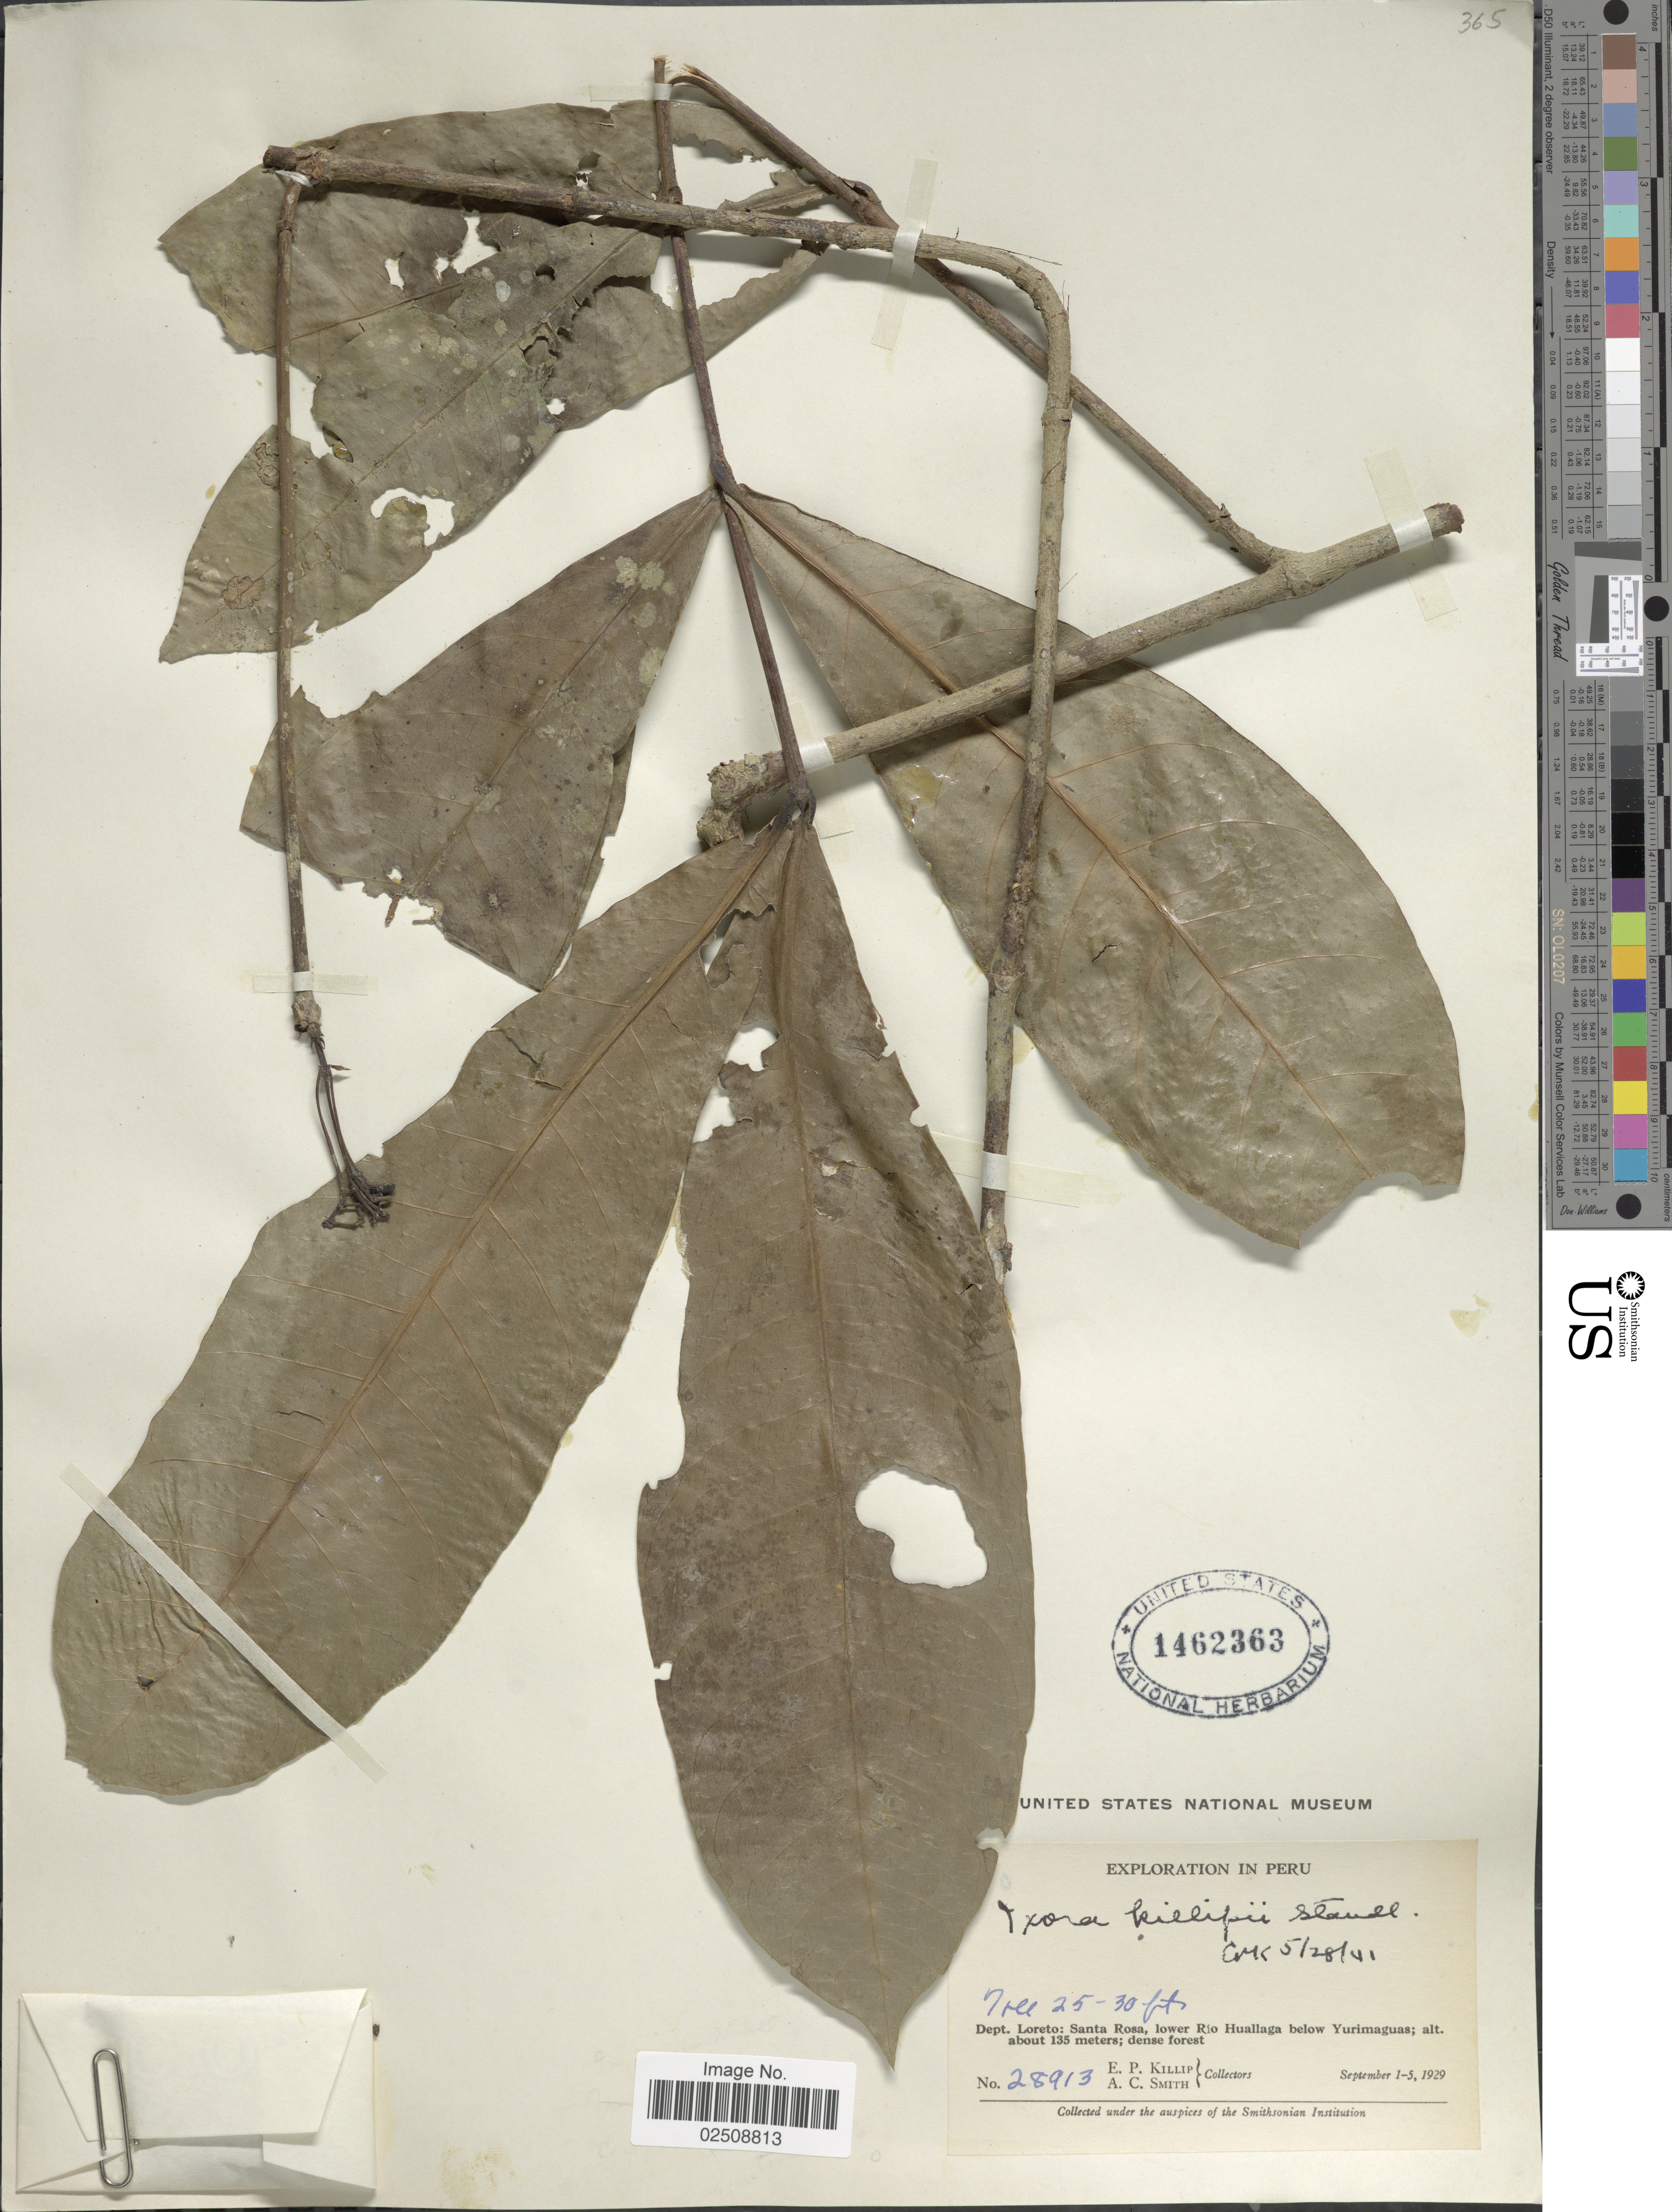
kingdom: Plantae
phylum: Tracheophyta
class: Magnoliopsida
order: Gentianales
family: Rubiaceae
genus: Ixora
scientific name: Ixora killipii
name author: Standl.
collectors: E. P. Killip & A. C. Smith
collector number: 28913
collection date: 1929-09-01/1929-09-05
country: Peru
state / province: Loreto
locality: Dept. Loreto: Santa Rosa, lower Rio Huallaga below Yurimaguas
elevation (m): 135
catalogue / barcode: US 1462363